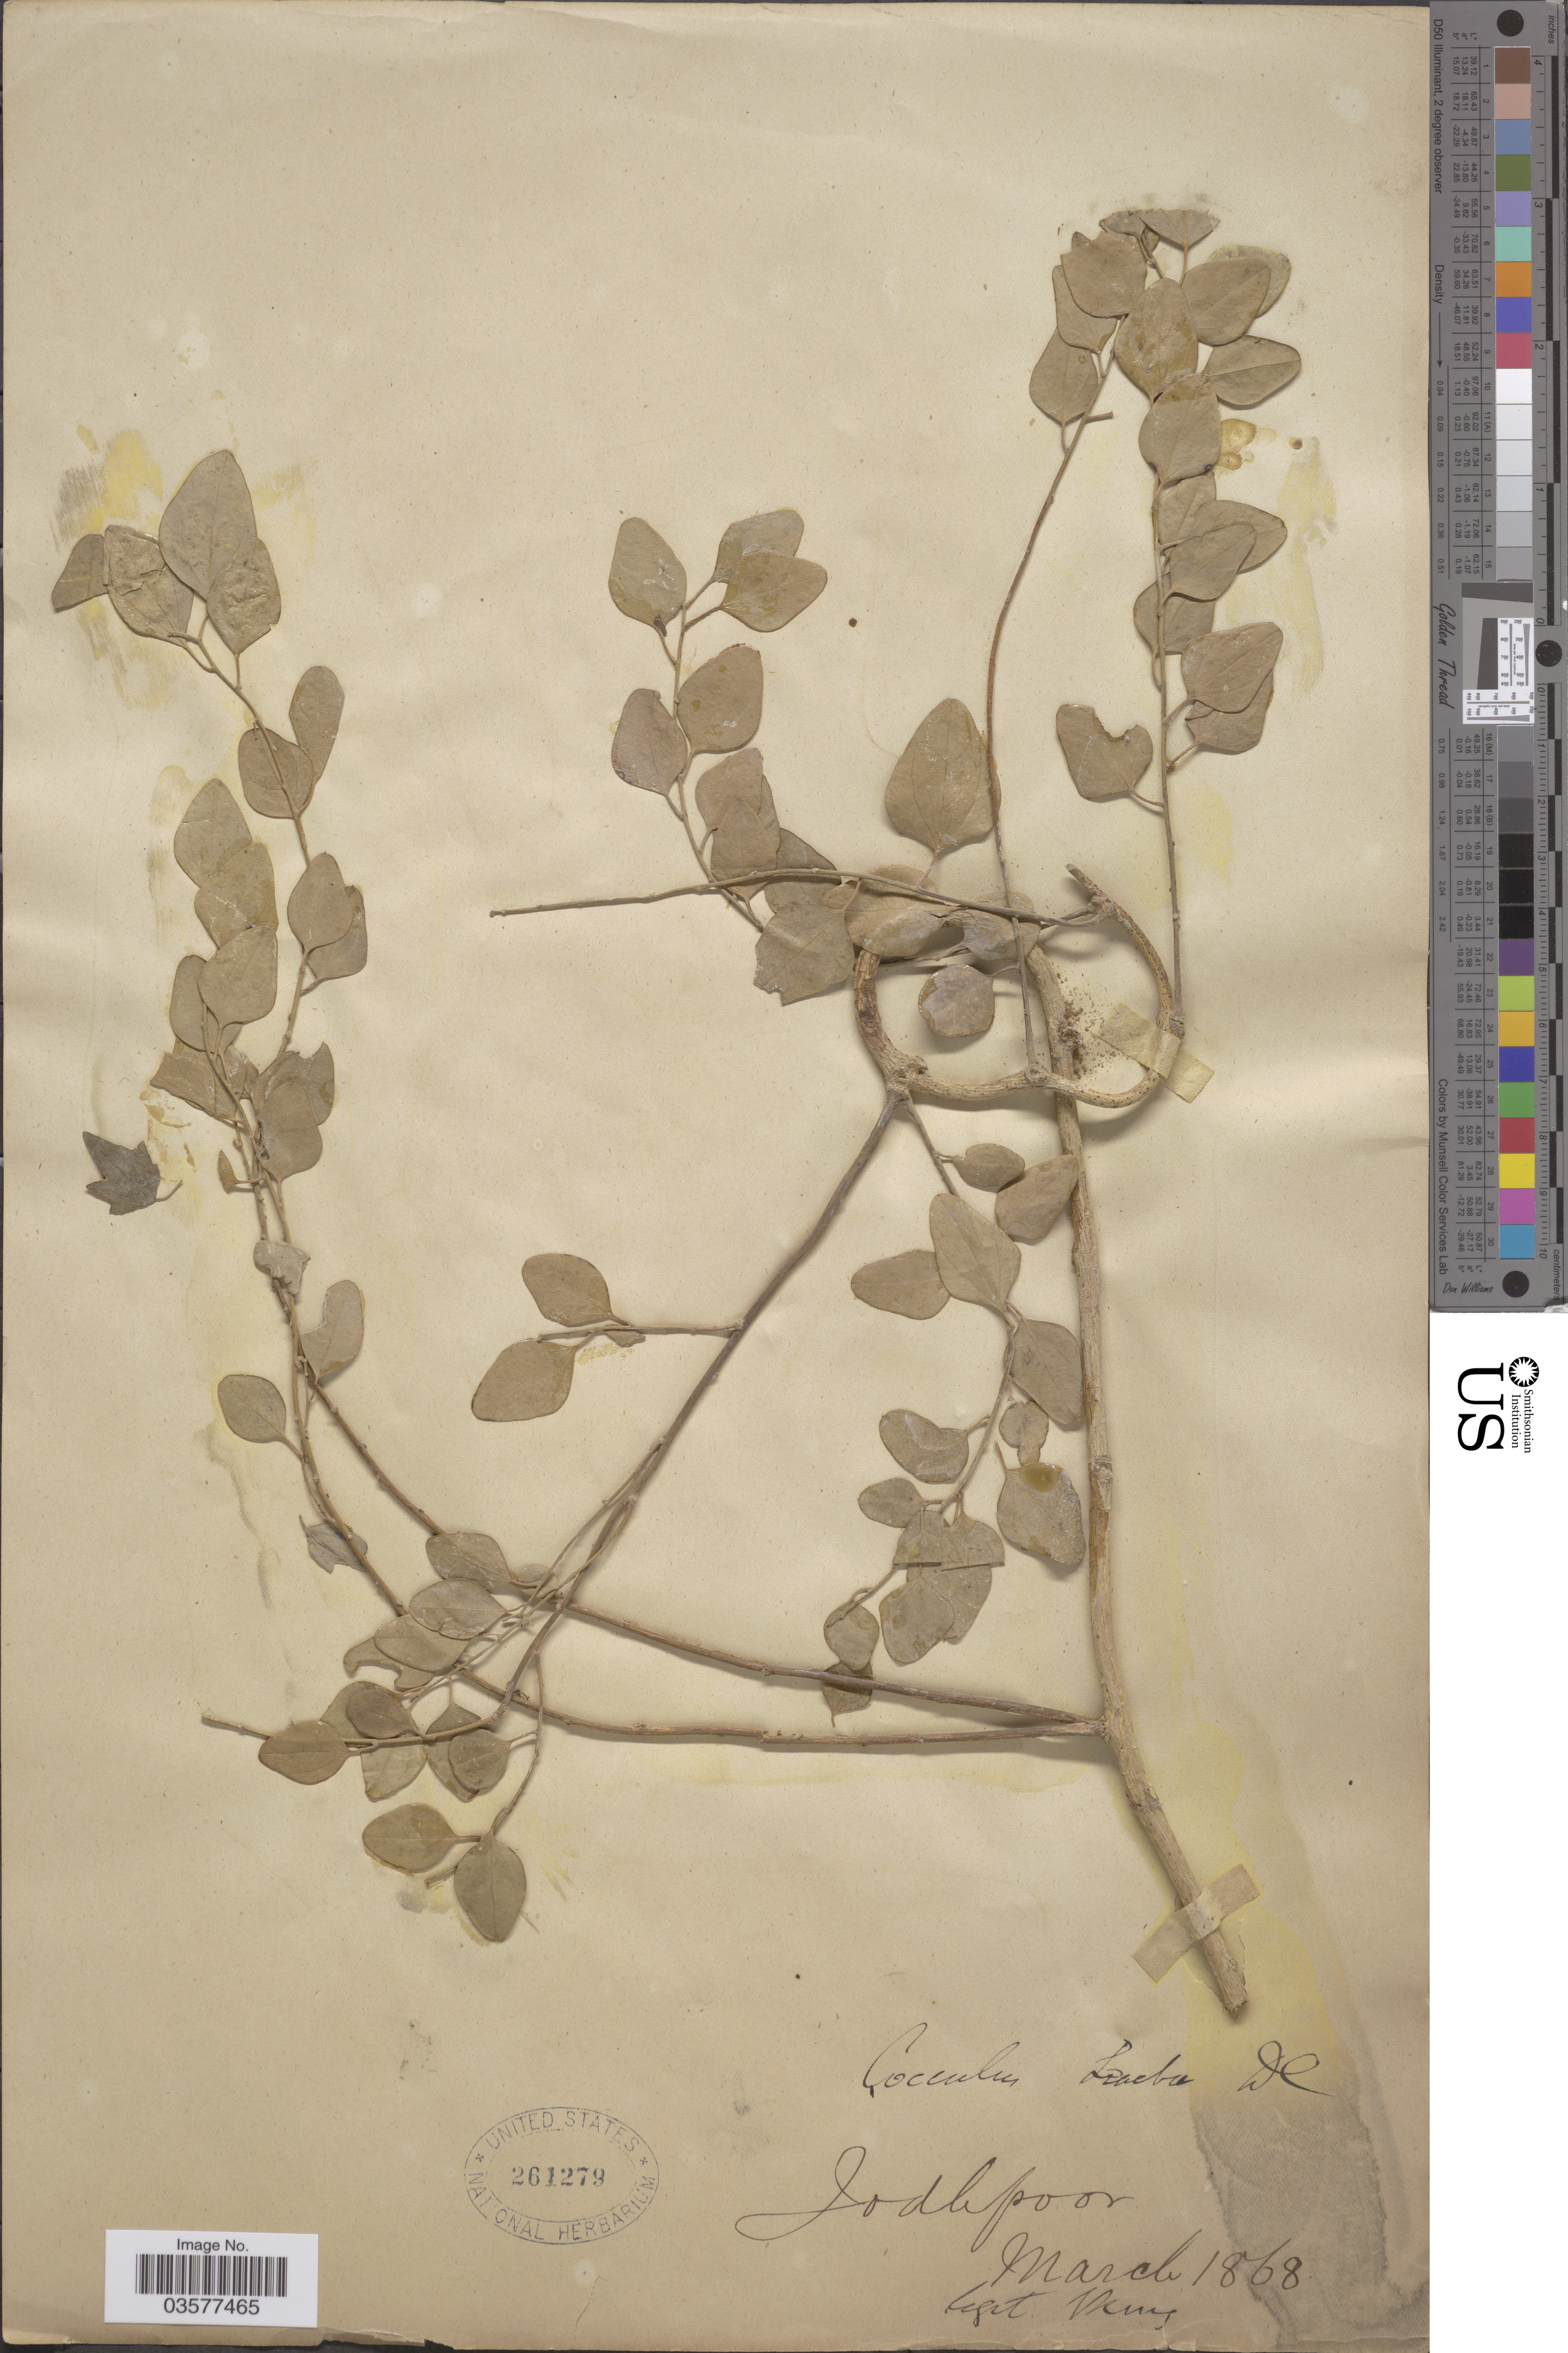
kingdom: Plantae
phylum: Tracheophyta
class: Magnoliopsida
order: Ranunculales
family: Menispermaceae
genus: Cocculus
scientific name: Cocculus pendulus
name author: (J.R. Forst. & G. Forst.) Diels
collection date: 1868-03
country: India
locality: Jodhpoor.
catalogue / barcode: US 261279